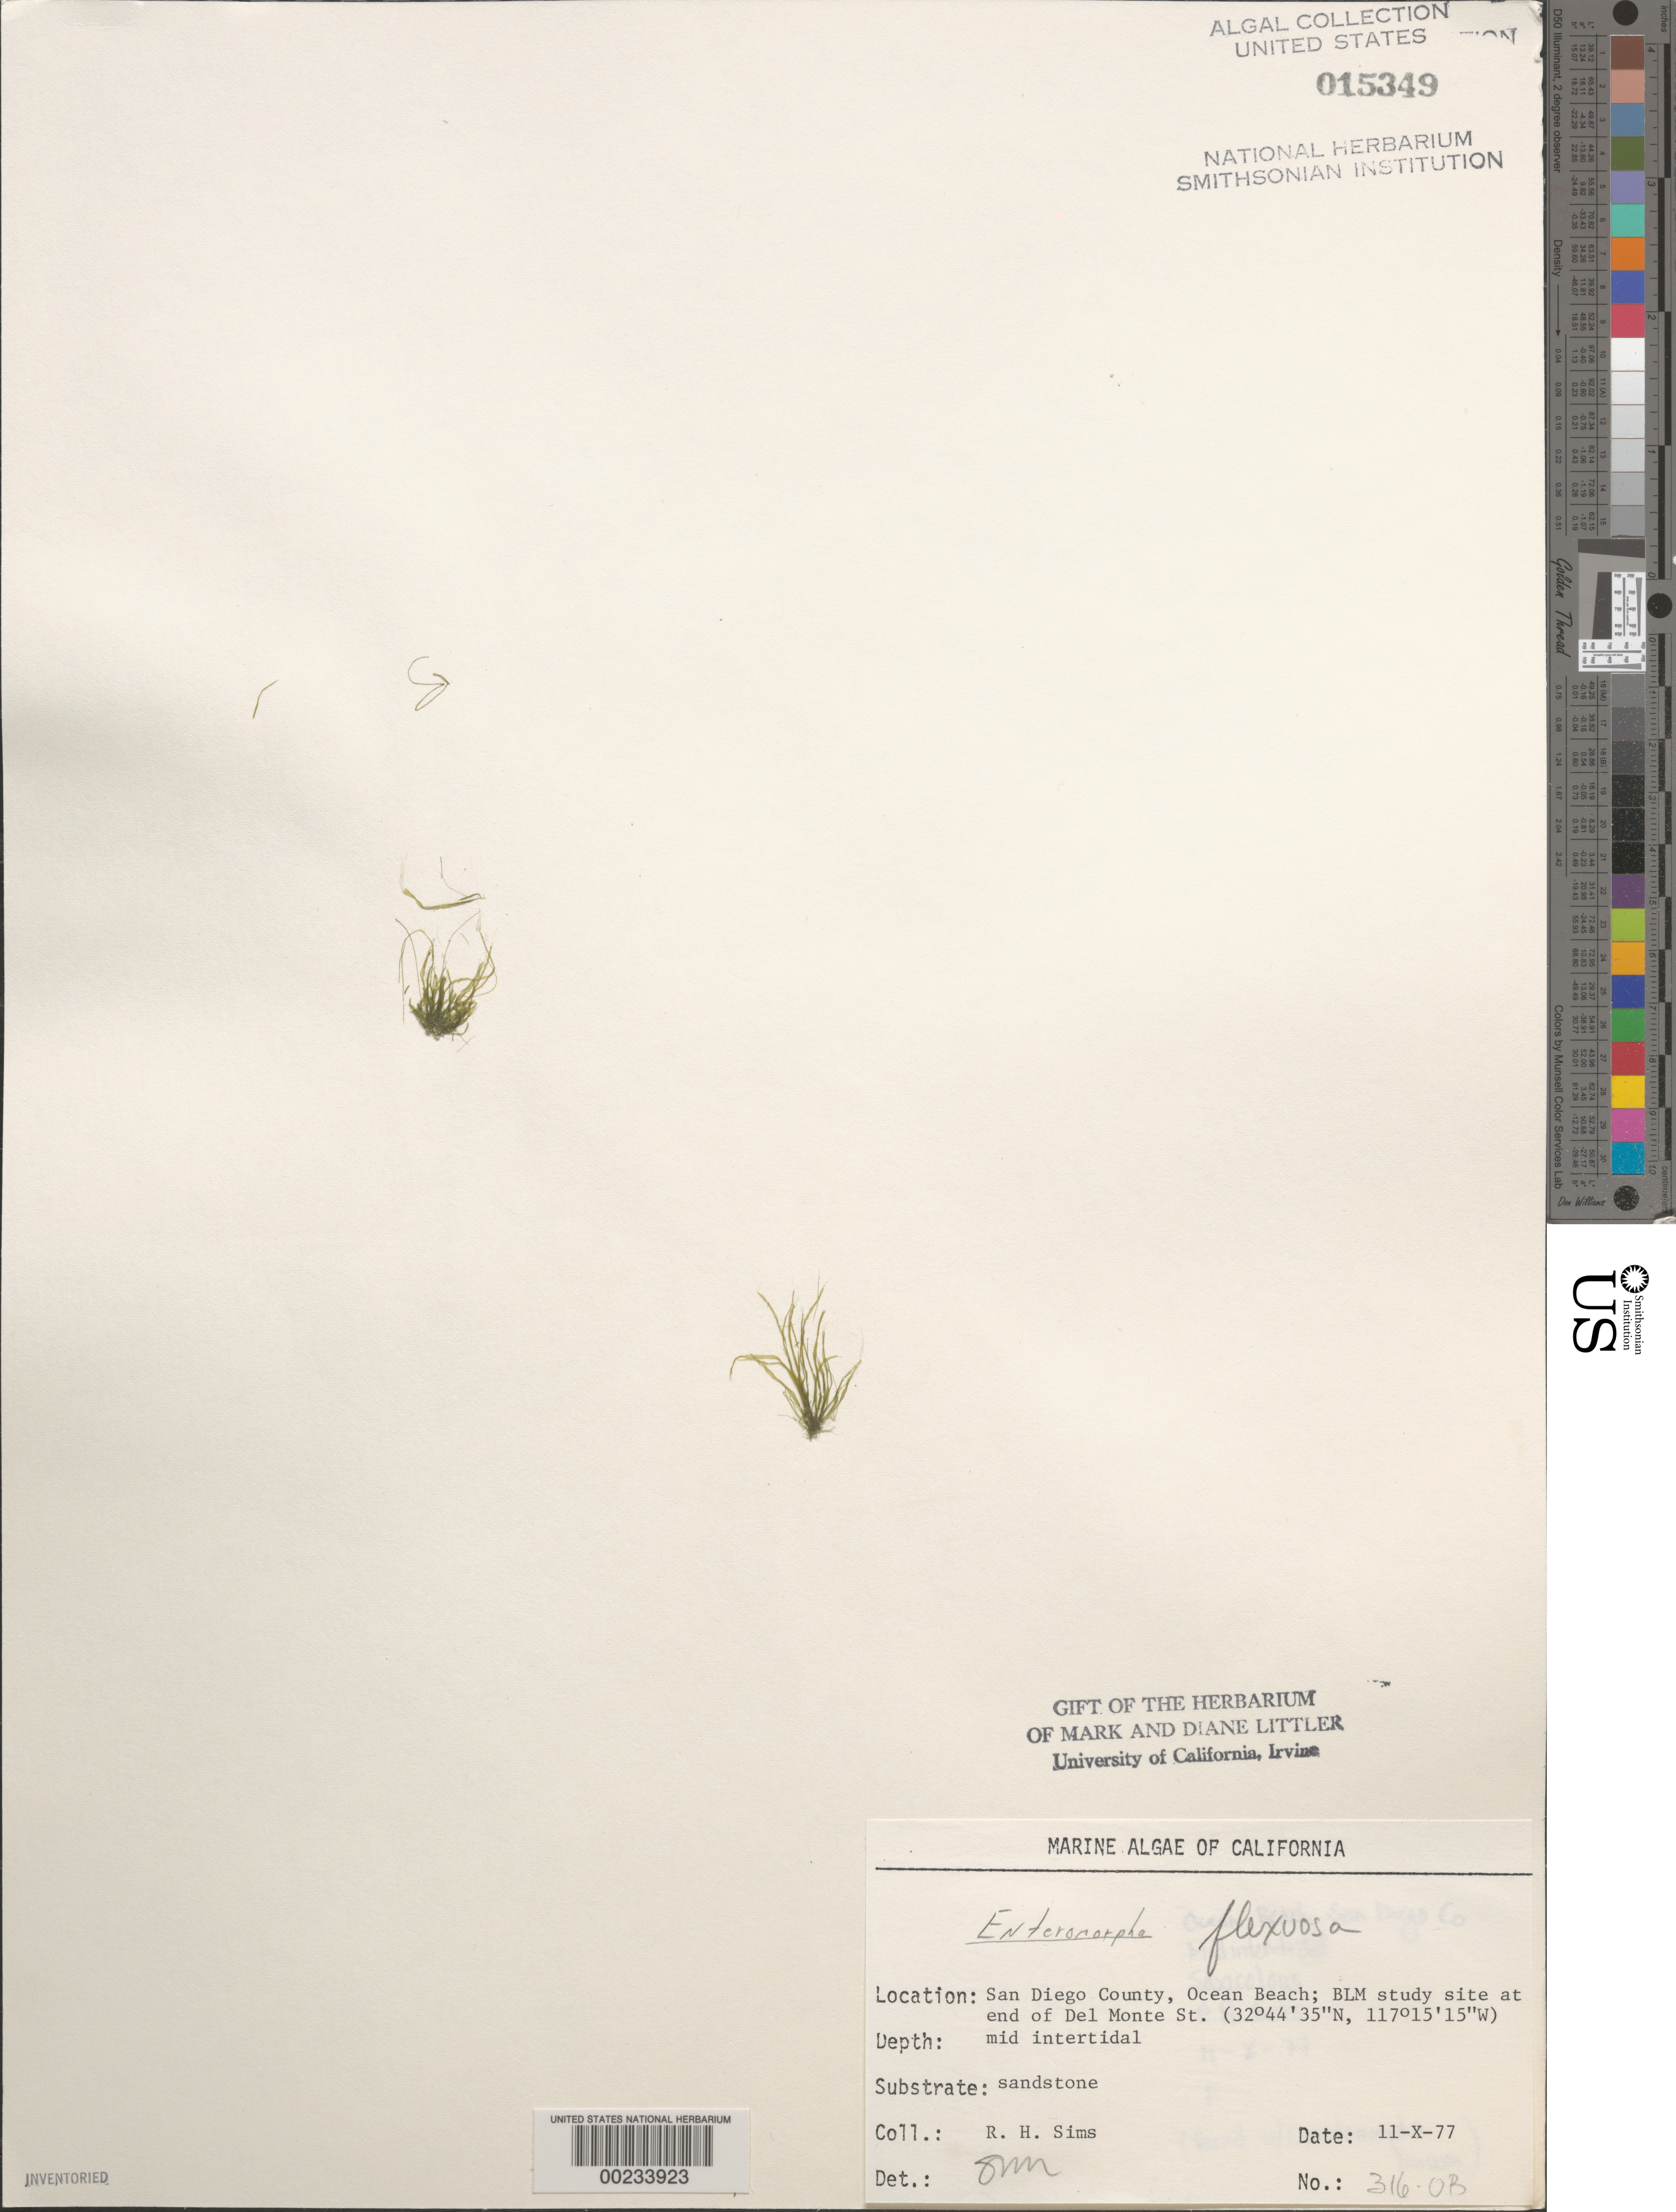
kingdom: Plantae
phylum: Chlorophyta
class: Ulvophyceae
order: Ulvales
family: Ulvaceae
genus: Ulva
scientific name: Ulva flexuosa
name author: Wulfen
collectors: R. H. Sims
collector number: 316-ob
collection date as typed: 11 Oct 1977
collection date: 1977-10-11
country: United States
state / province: California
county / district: San Diego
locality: Ocean Beach, end of Del Monte Street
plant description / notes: BLM-SOCALBIGHT Rocky Intertidal Survey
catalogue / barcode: US 15349